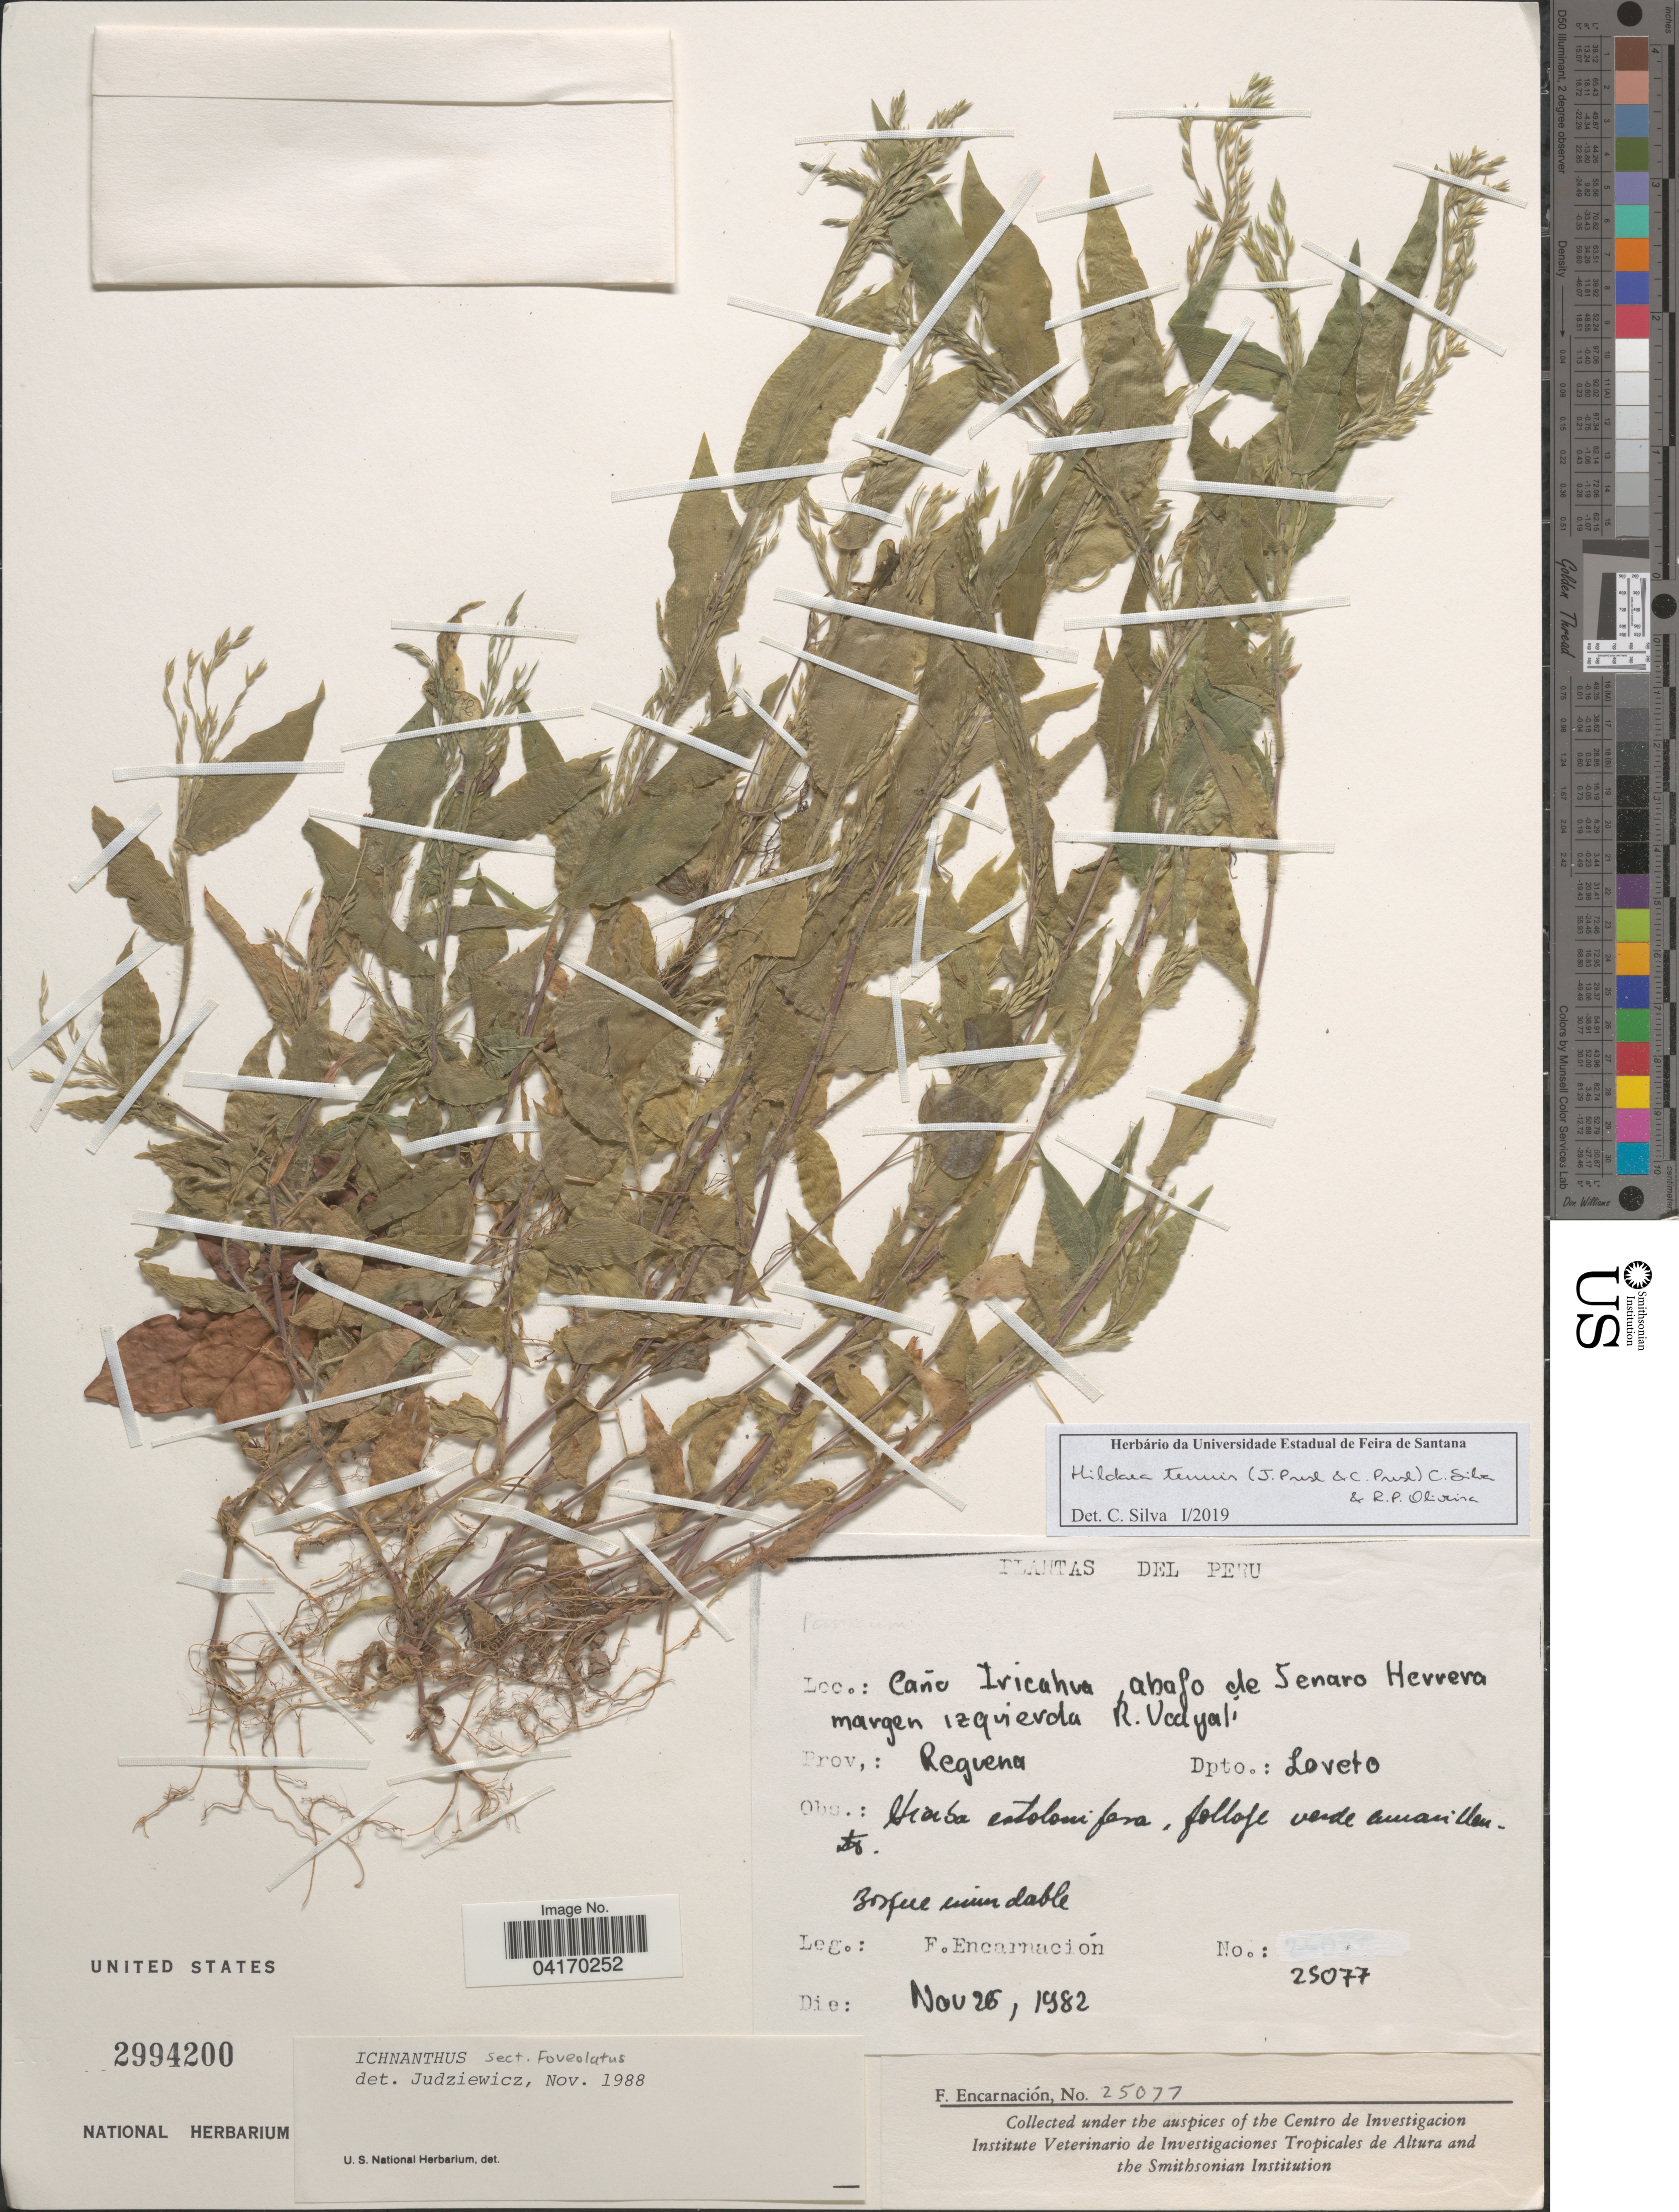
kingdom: Plantae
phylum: Tracheophyta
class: Liliopsida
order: Poales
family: Poaceae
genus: Hildaea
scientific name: Hildaea tenuis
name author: (J. Presl & C. Presl) C. Silva & R.P. Oliveira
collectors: F. Encarnación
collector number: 25077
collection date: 1982-11-26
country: Peru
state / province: Loreto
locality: Caño Iricahua abajo de Jenaro Herrera margen izquierda R. Ucayali. Prov.: Requena. Dpto.: Loreto.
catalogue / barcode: US 2994200